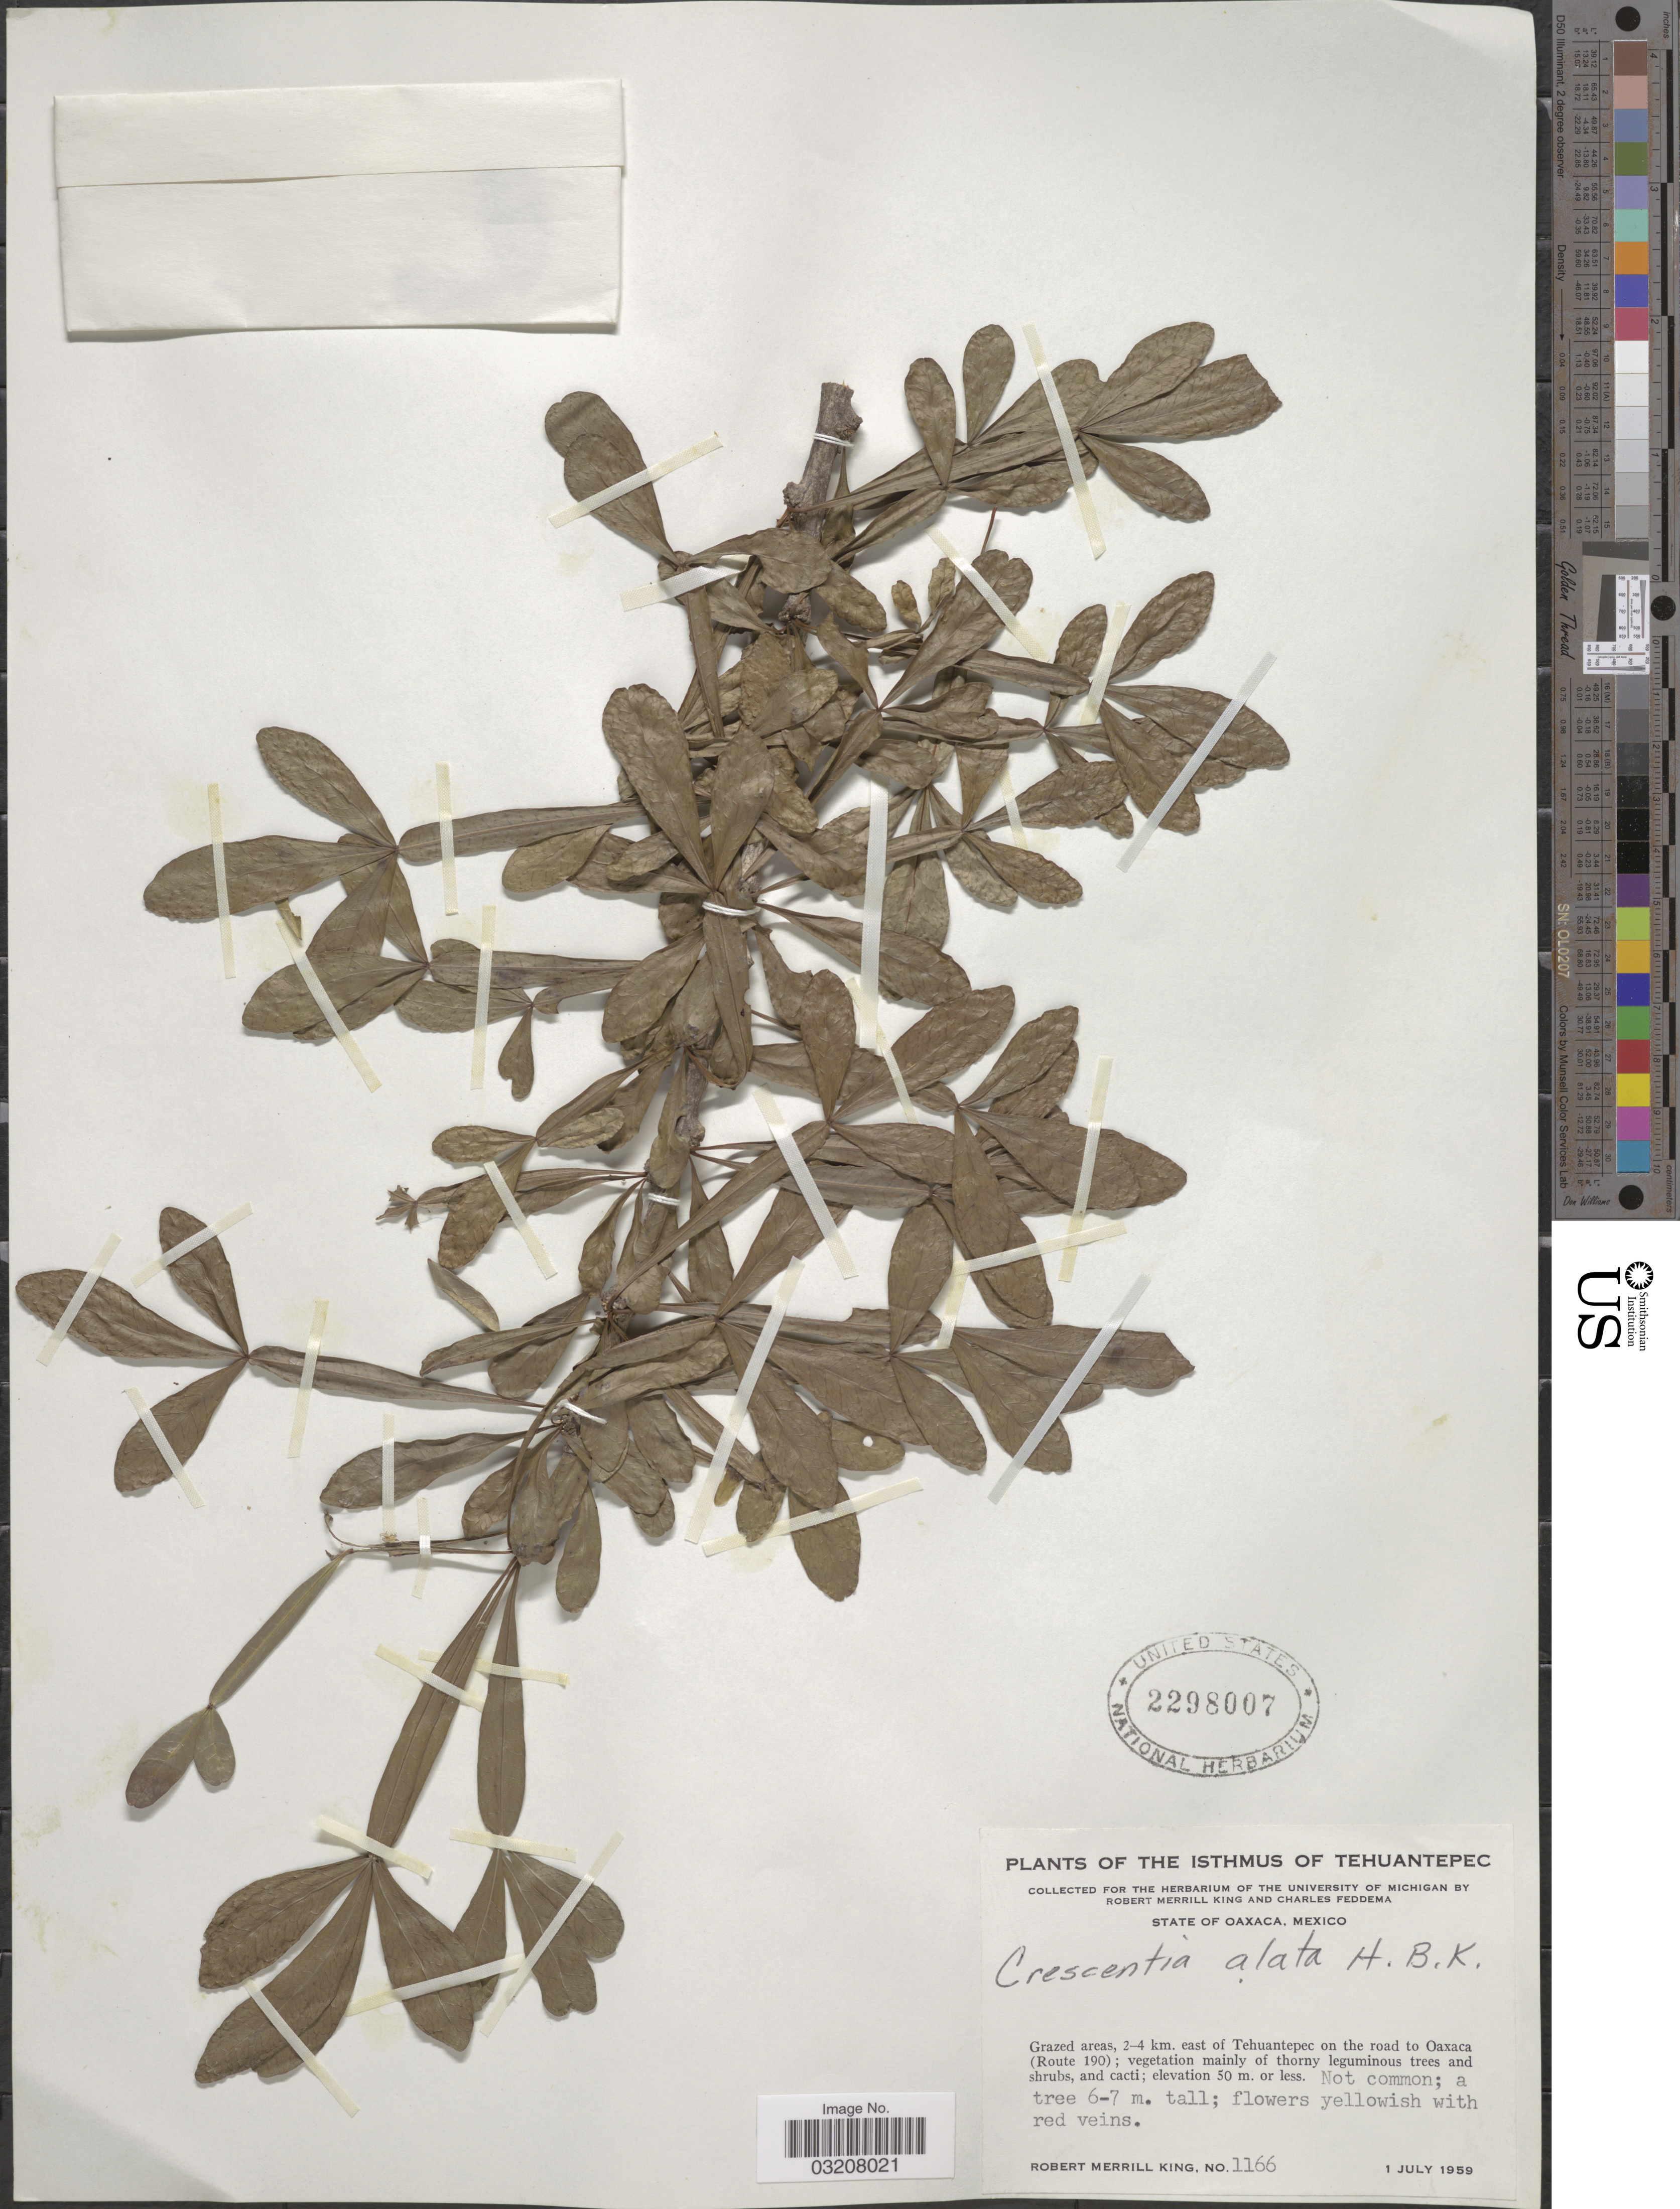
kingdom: Plantae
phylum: Tracheophyta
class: Magnoliopsida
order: Lamiales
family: Bignoniaceae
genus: Crescentia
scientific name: Crescentia alata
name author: Kunth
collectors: R. M. King & C. Feddema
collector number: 1166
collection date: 1959-07-01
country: Mexico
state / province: Oaxaca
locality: The Isthmus of Tehuantepec. Grazed areas 2-4 km. east of Tehuantepec on the road to Oaxaca (Route 190).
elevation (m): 50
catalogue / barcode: US 2298007